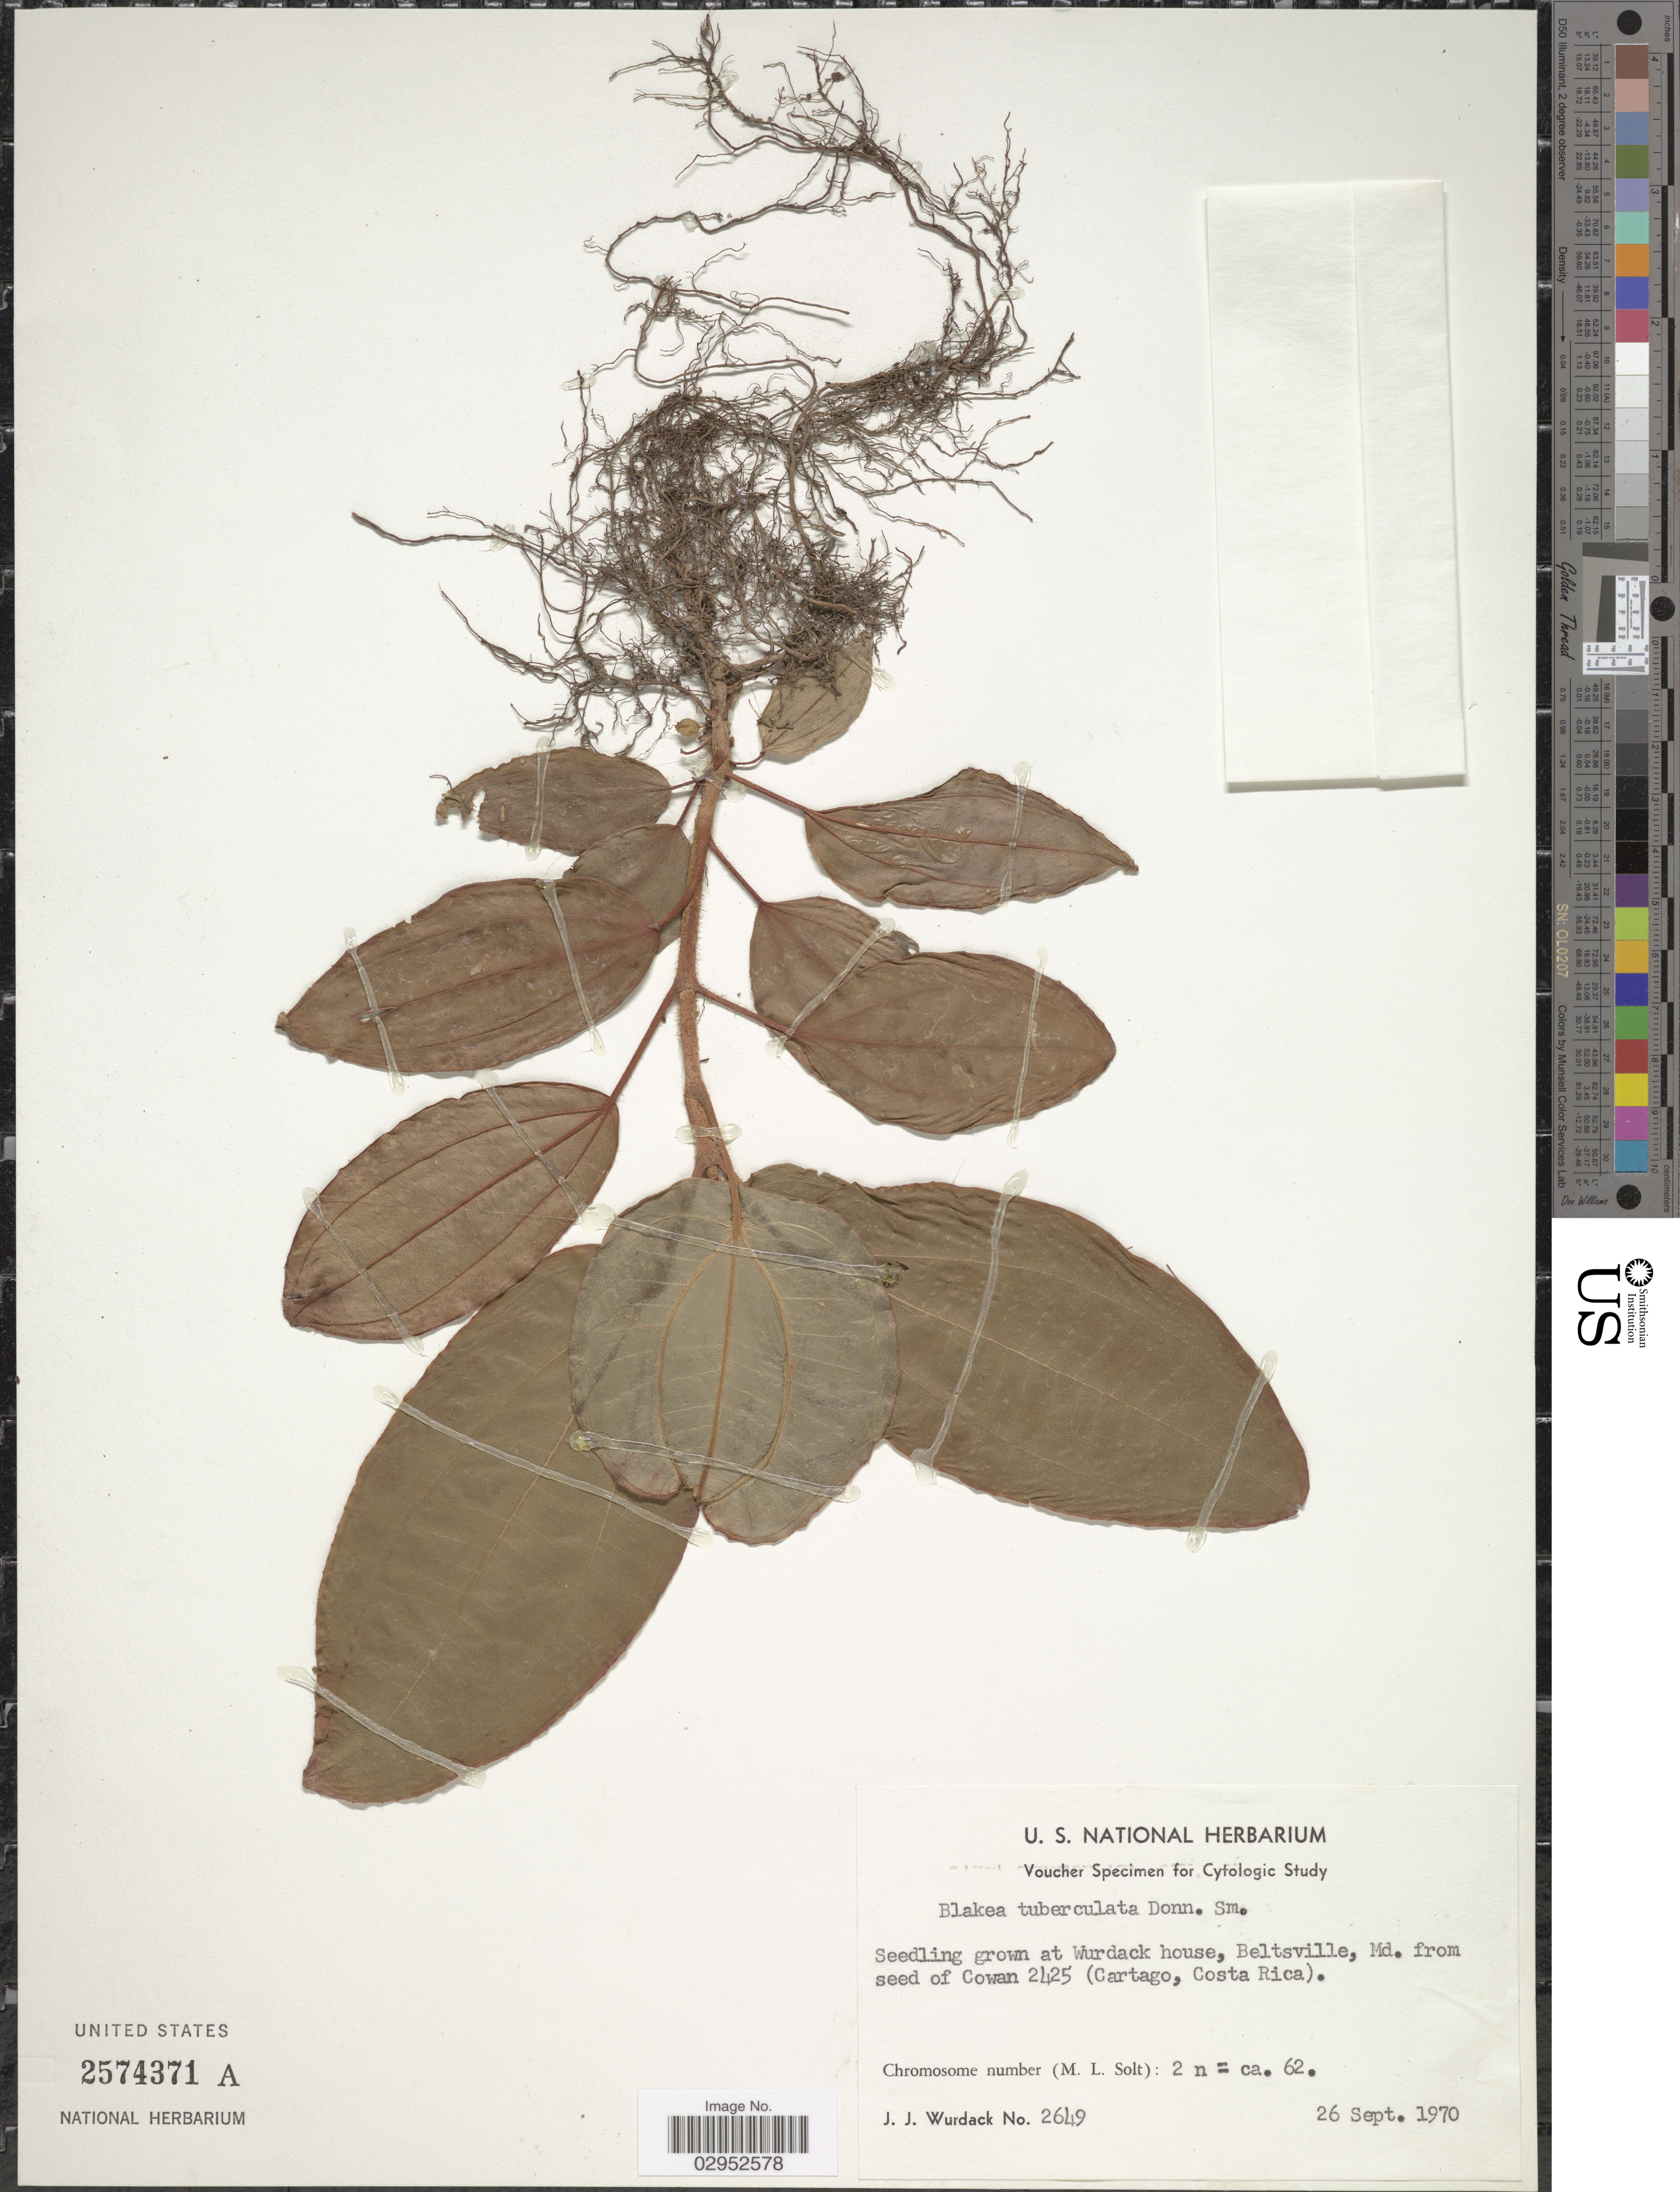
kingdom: Plantae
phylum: Tracheophyta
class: Magnoliopsida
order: Myrtales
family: Melastomataceae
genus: Blakea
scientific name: Blakea tuberculata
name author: Donn. Sm.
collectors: J. J. Wurdack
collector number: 2649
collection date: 1970-09-26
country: United States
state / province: Maryland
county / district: Prince George's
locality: Wurdack house, Beltsville.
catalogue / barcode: US 2574371A